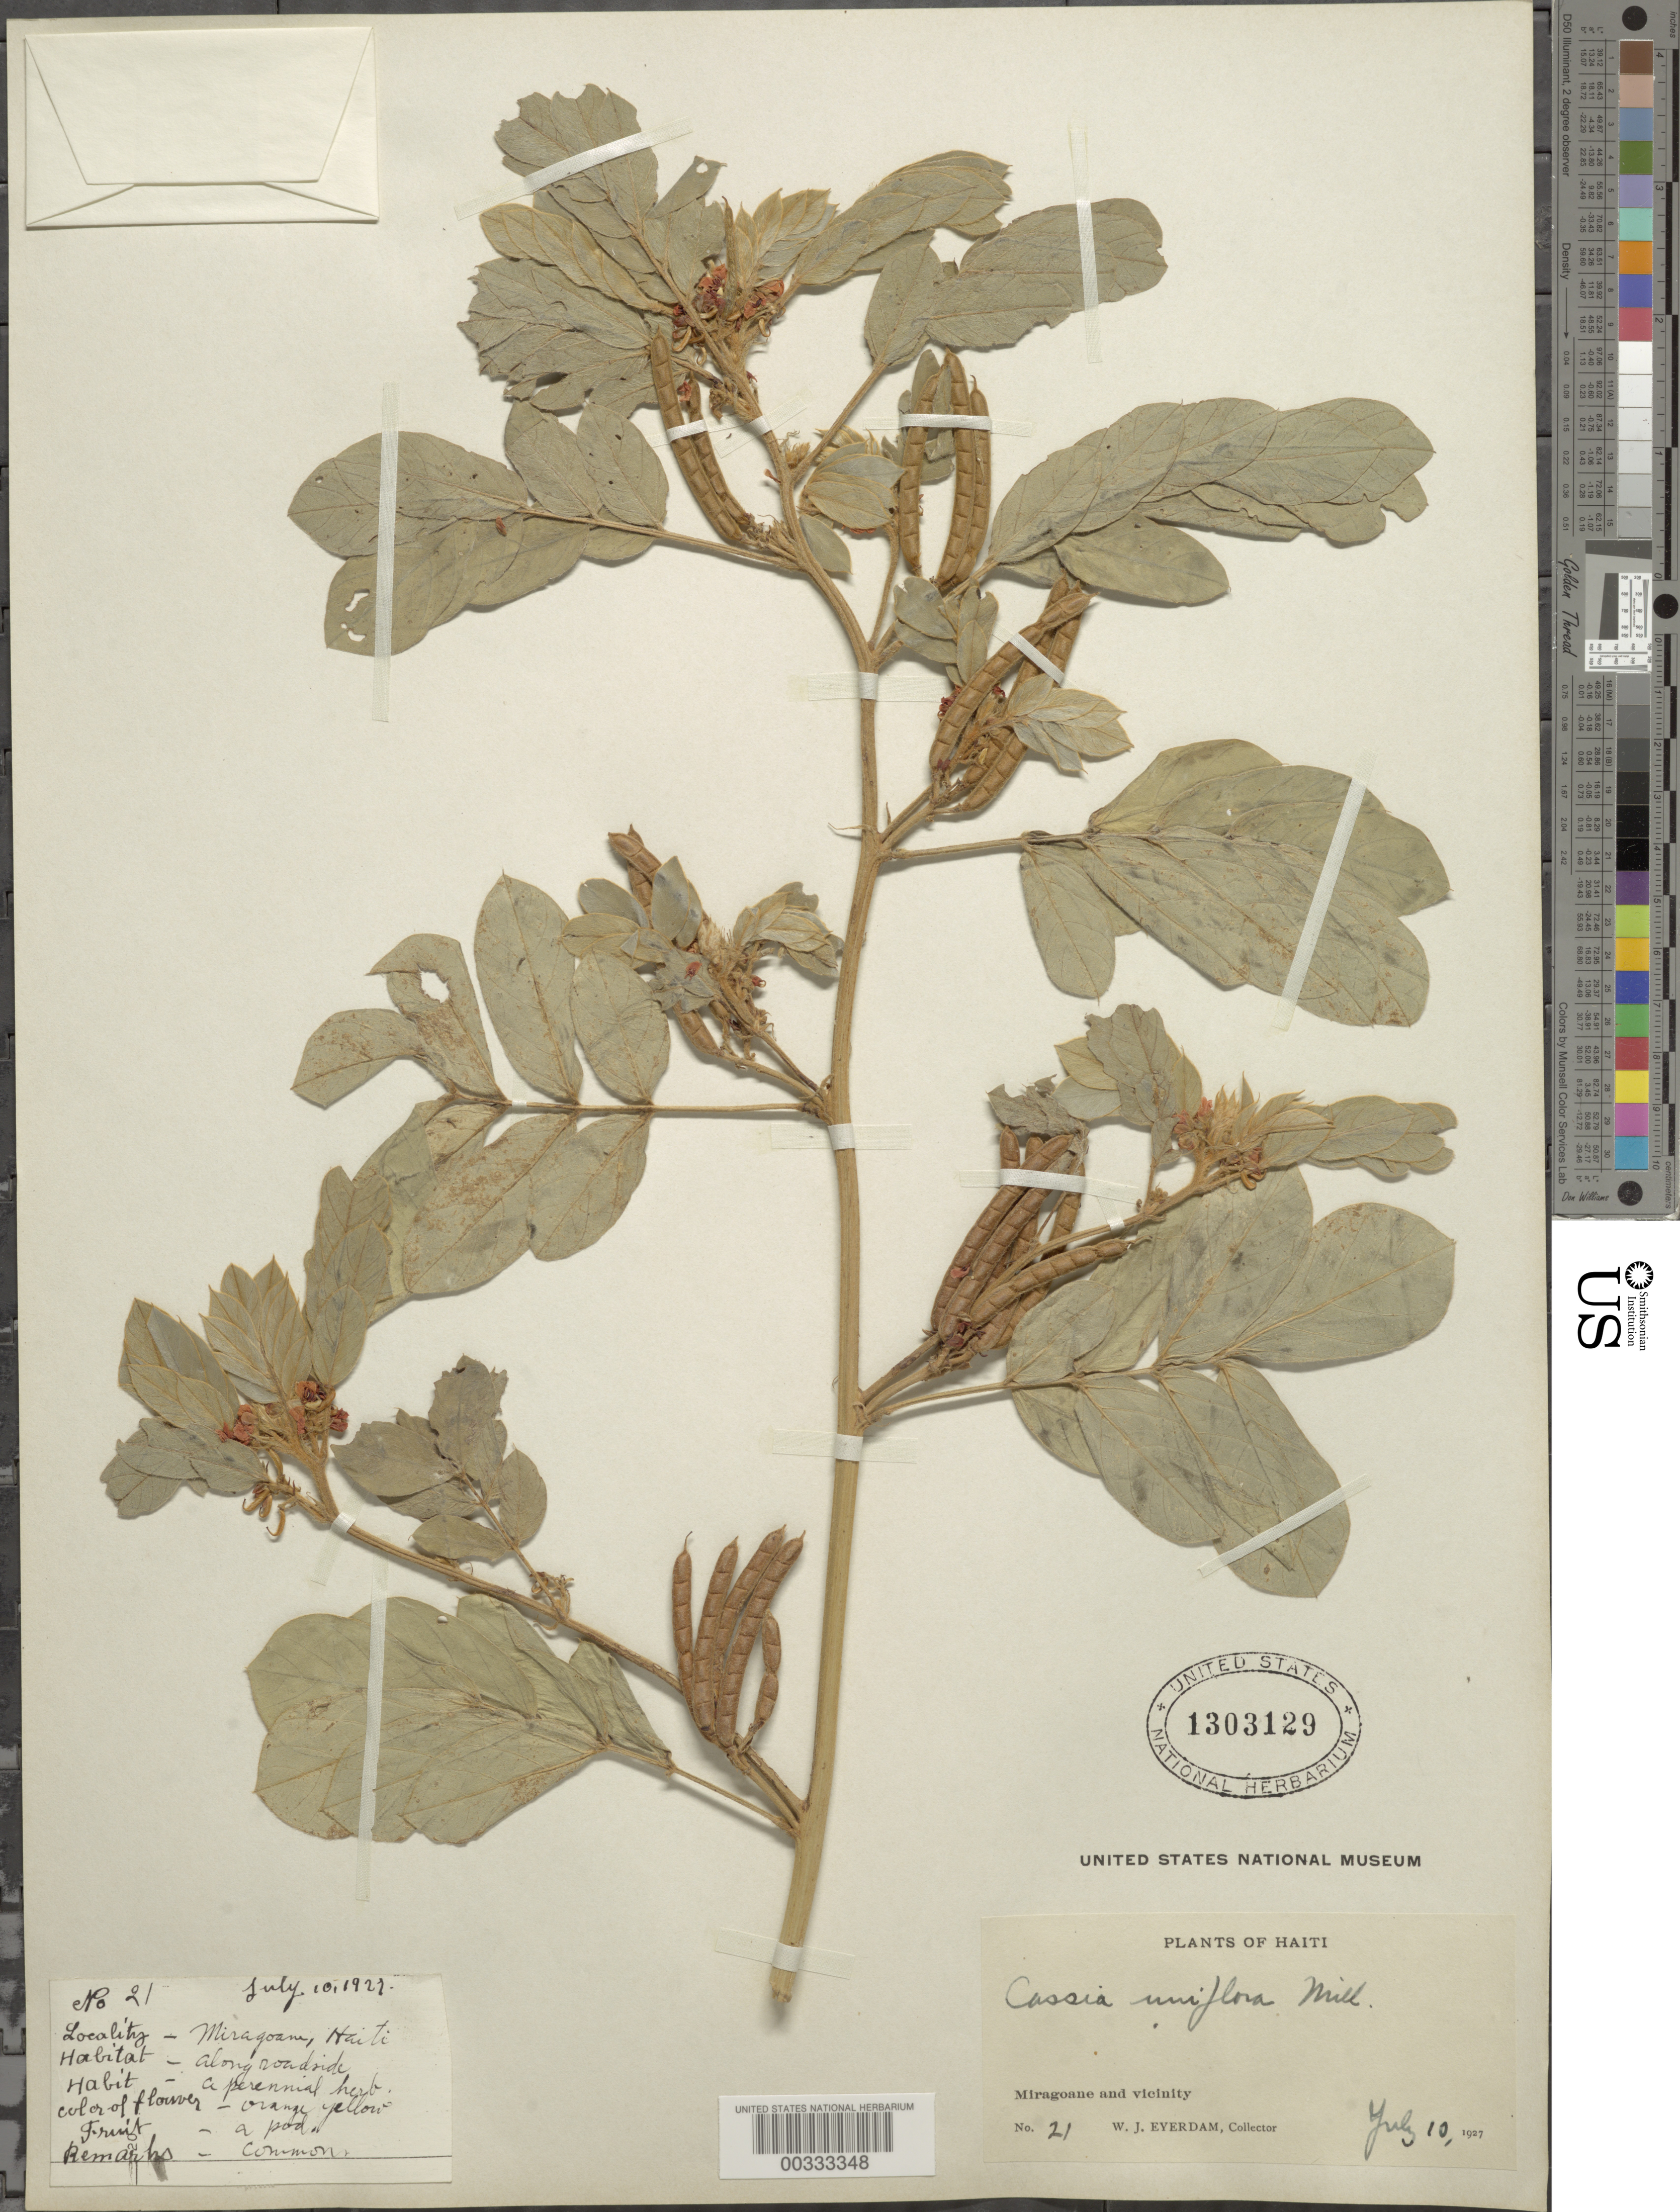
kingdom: Plantae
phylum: Tracheophyta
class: Magnoliopsida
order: Fabales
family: Fabaceae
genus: Senna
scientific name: Senna uniflora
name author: (Mill.) H.S. Irwin & Barneby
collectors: W. J. Eyerdam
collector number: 21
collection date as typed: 10 Jul 1927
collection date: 1927-07-10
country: Haiti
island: Hispaniola Island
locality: Miragoane and vicinity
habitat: Along roadside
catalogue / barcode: US 1303129